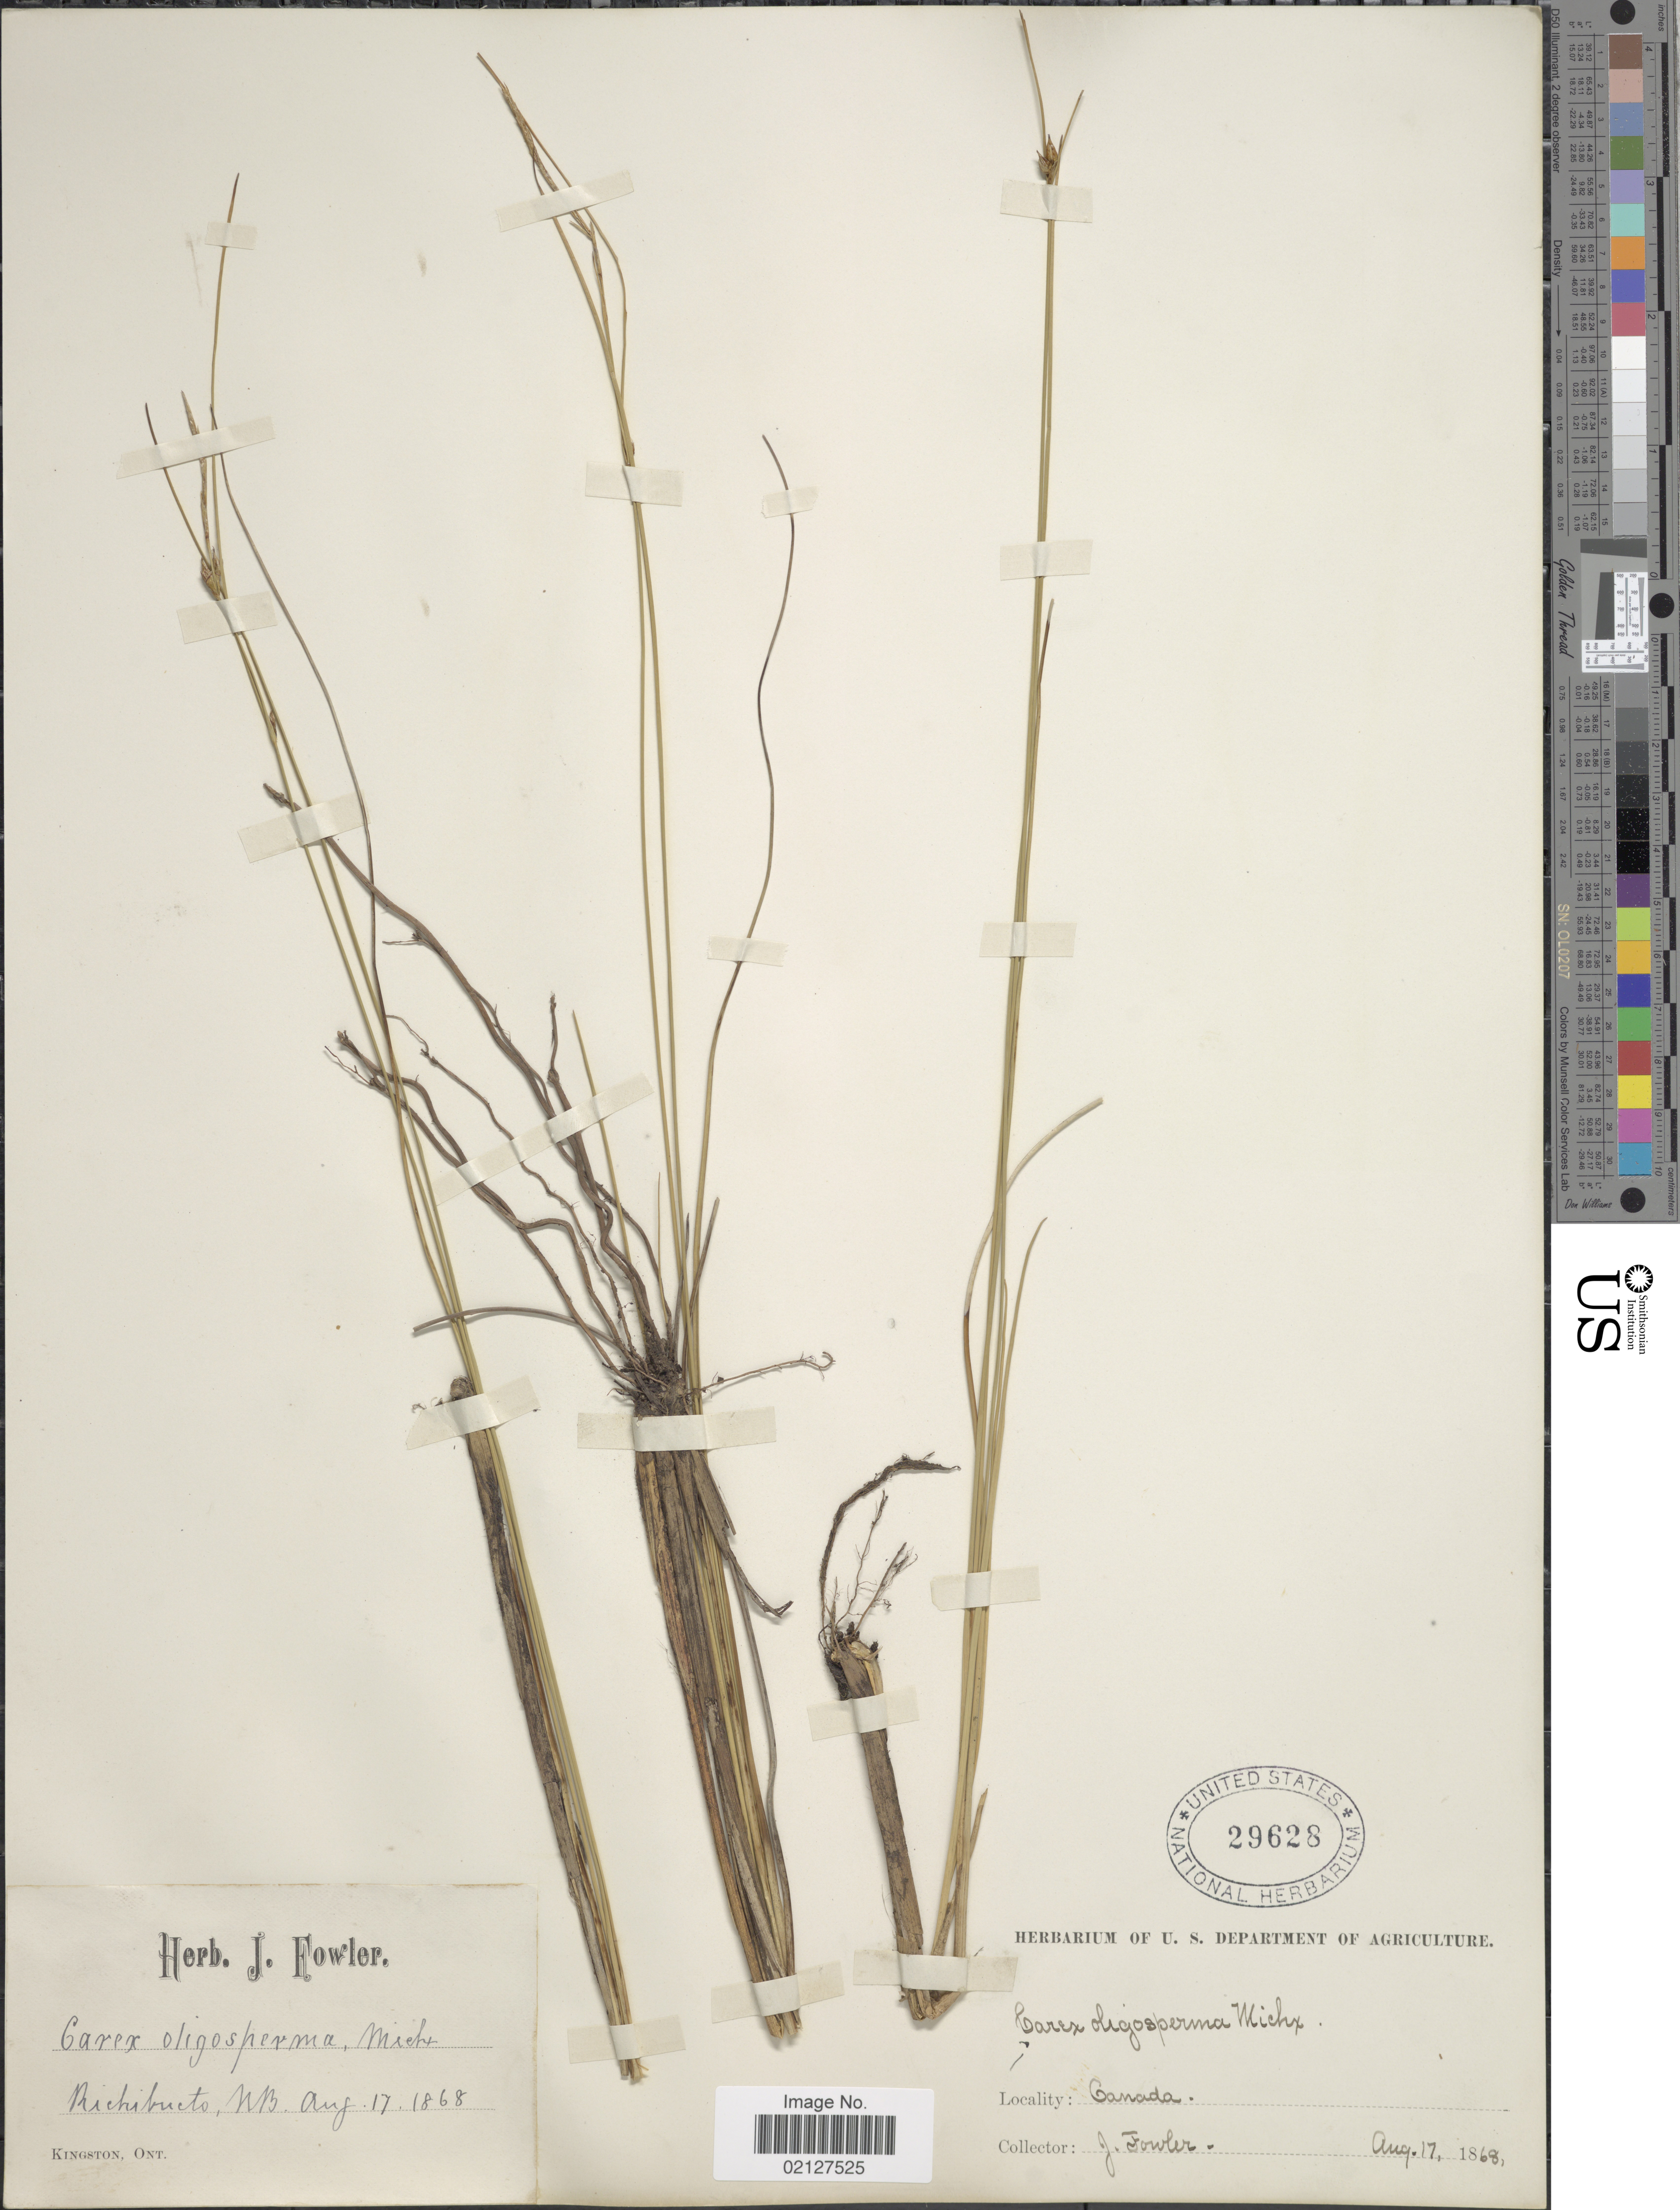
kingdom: Plantae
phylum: Tracheophyta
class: Liliopsida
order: Poales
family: Cyperaceae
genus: Carex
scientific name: Carex oligosperma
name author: Michx.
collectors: J. P. Fowler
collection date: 1868-08-17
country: Canada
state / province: New Brunswick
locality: Richibueto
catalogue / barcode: US 29628